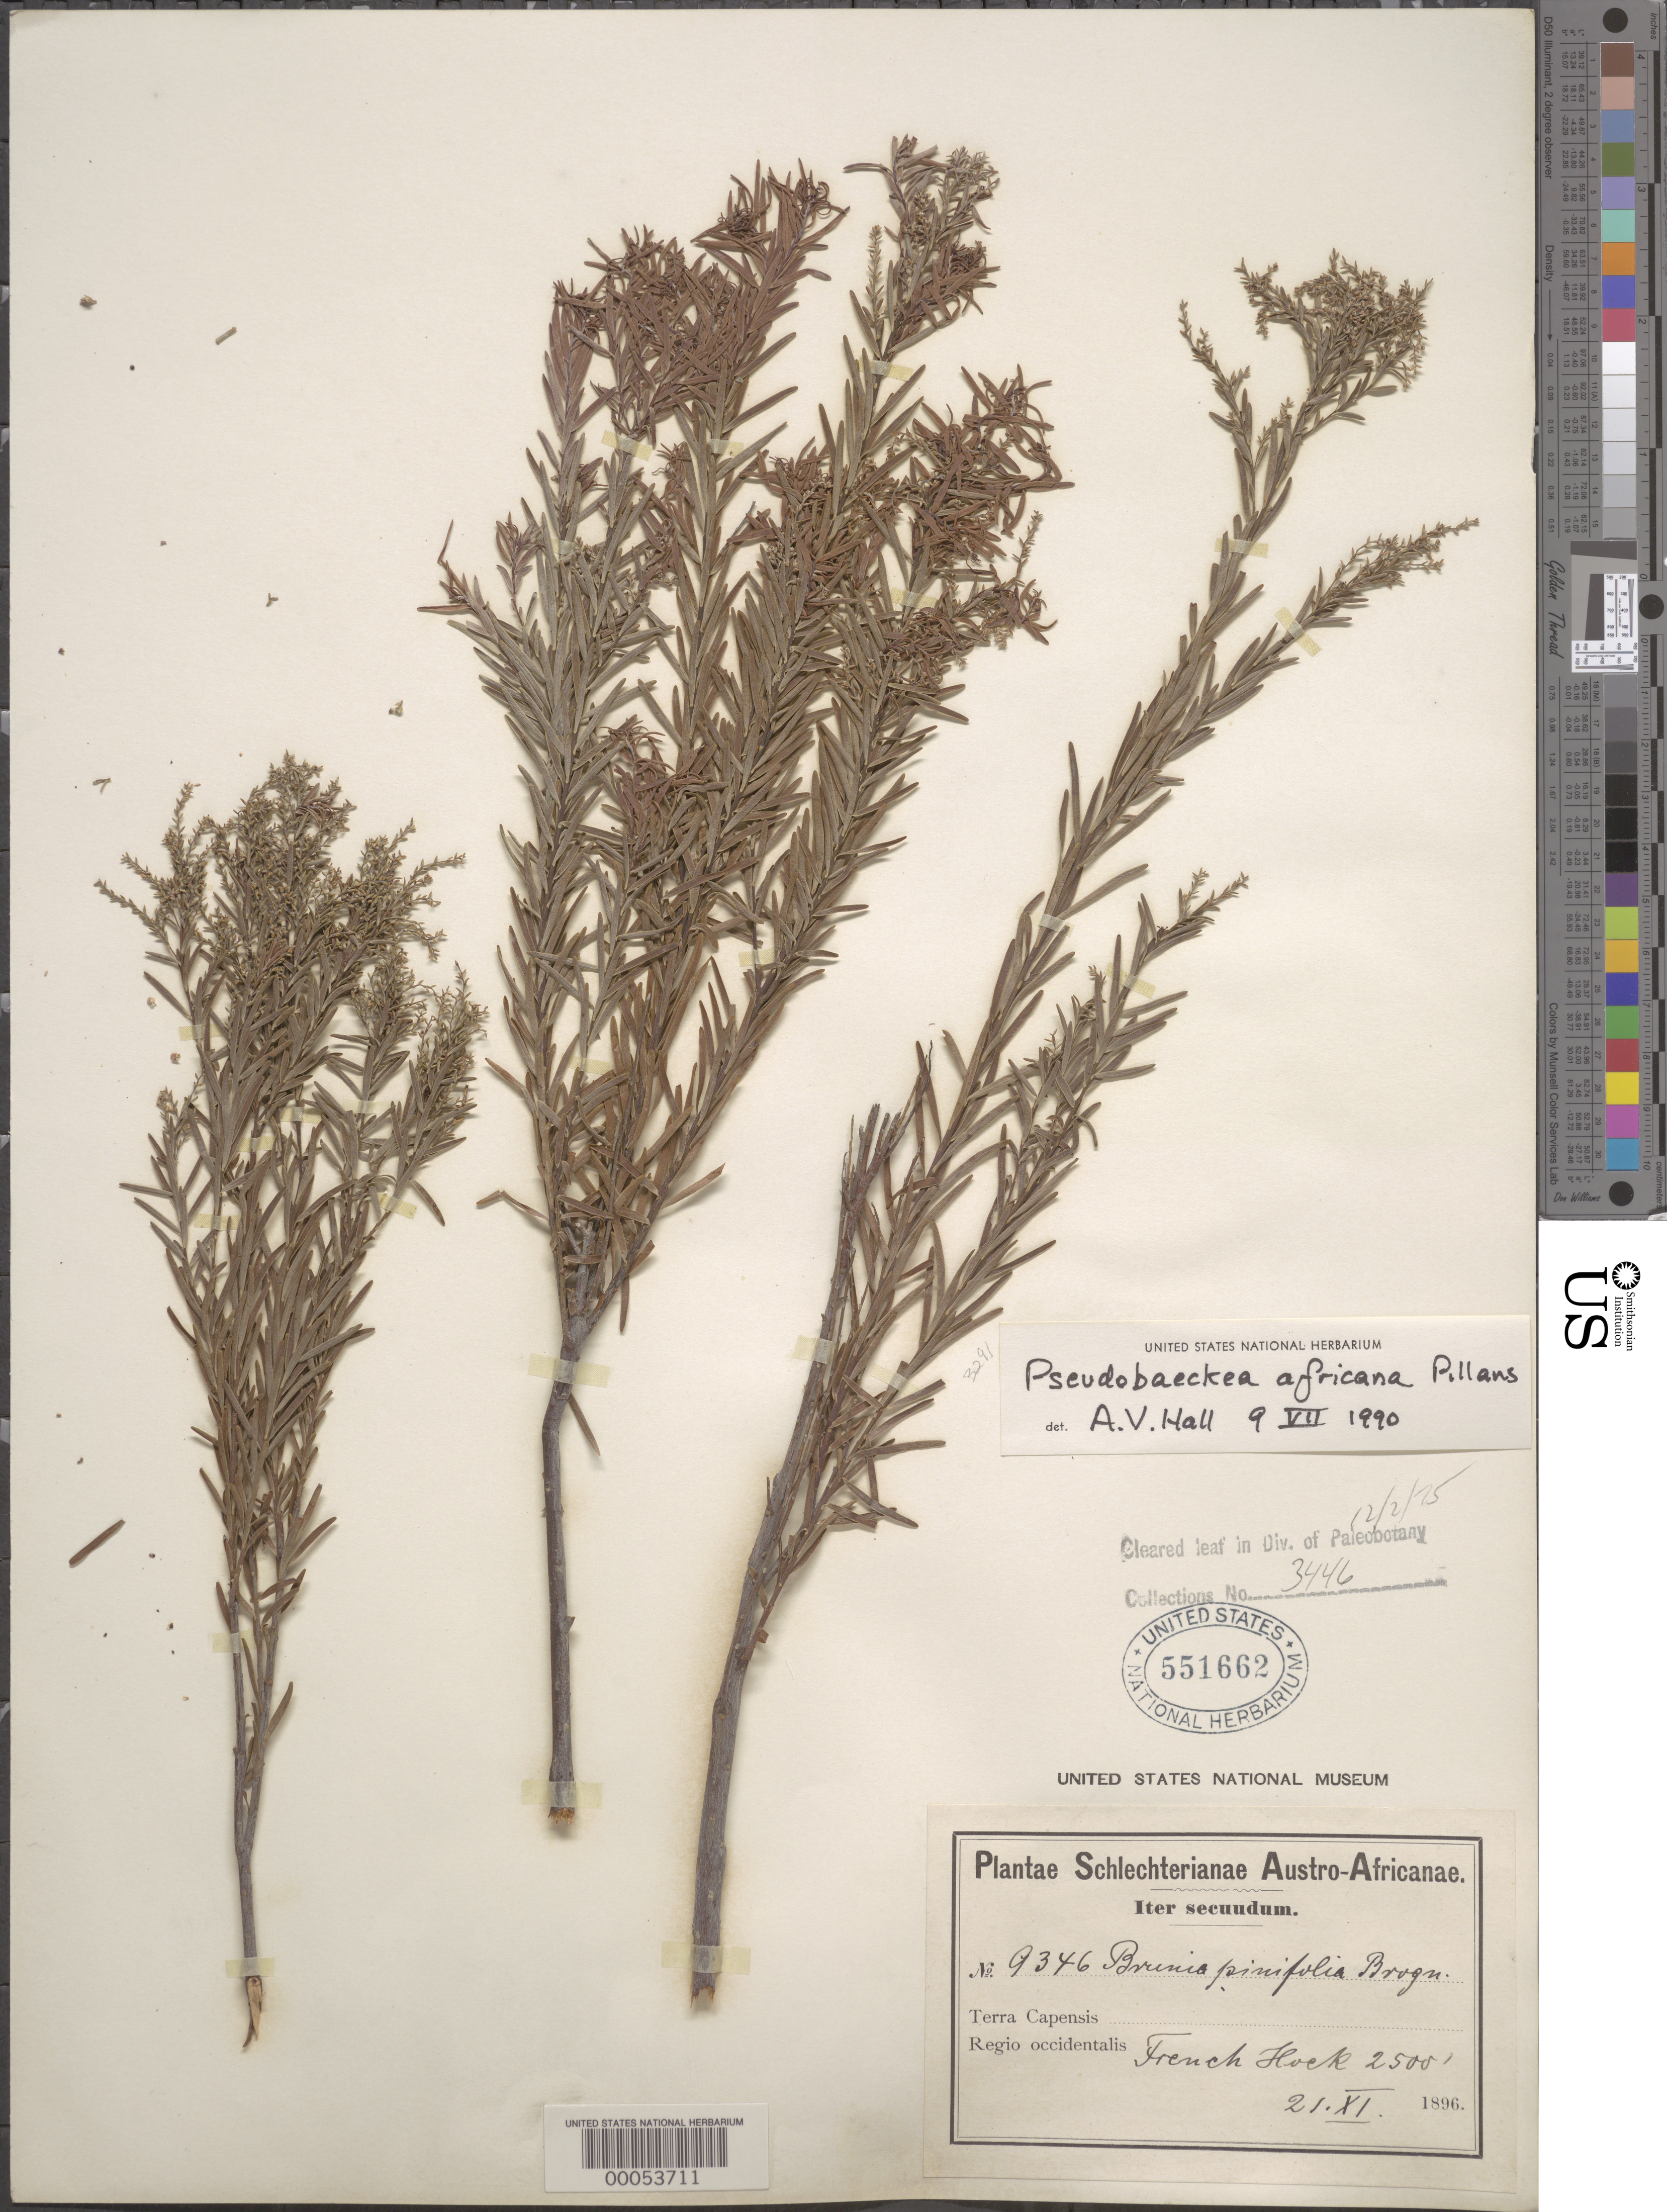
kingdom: Plantae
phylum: Tracheophyta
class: Magnoliopsida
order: Bruniales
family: Bruniaceae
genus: Brunia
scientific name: Brunia africana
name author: (Burm. f.) Class.-Bockh. & E.G.H. Oliv.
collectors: F. R. R. Schlechter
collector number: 9346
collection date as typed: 21 Nov 1896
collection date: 1896-11-21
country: South Africa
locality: French hock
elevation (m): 762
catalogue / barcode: US 551662